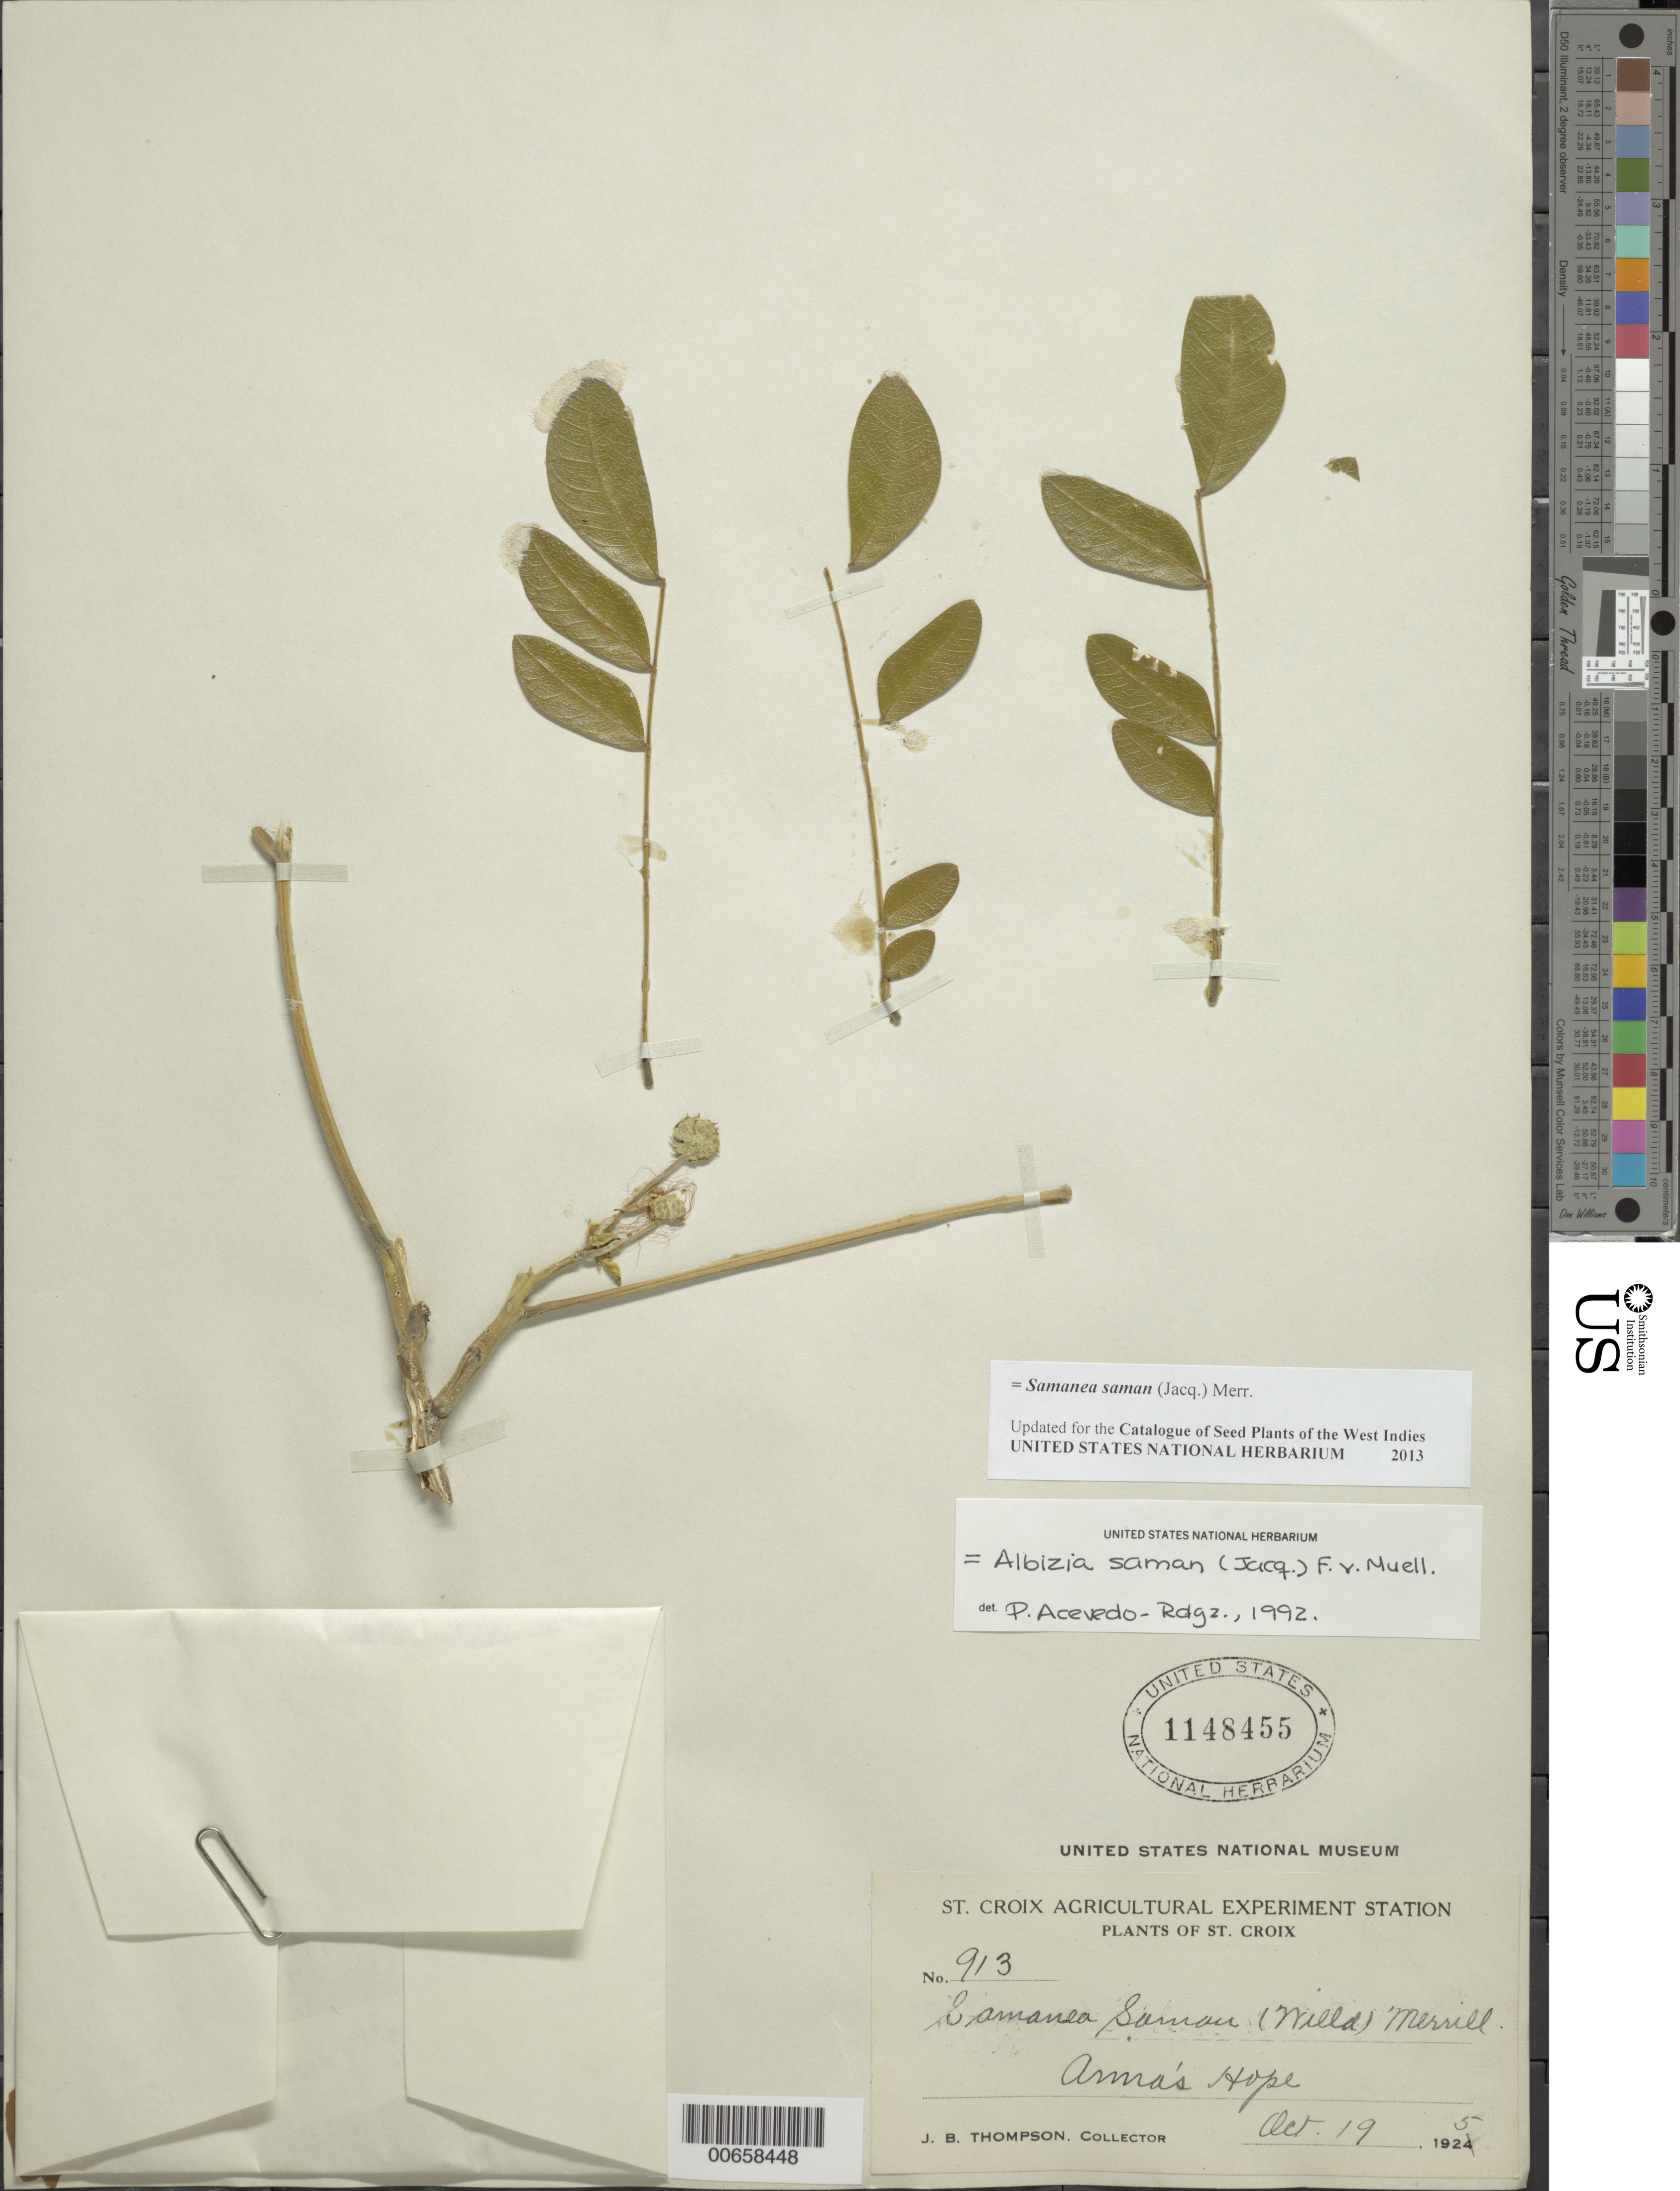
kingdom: Plantae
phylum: Tracheophyta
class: Magnoliopsida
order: Fabales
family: Fabaceae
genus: Samanea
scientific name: Samanea saman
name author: (Jacq.) Merr.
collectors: J. B. Thompson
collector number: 913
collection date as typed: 19 Oct 1925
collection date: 1925-10-19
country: U.S. Virgin Islands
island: St. Croix Island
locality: Anna's Hope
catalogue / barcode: US 1148455